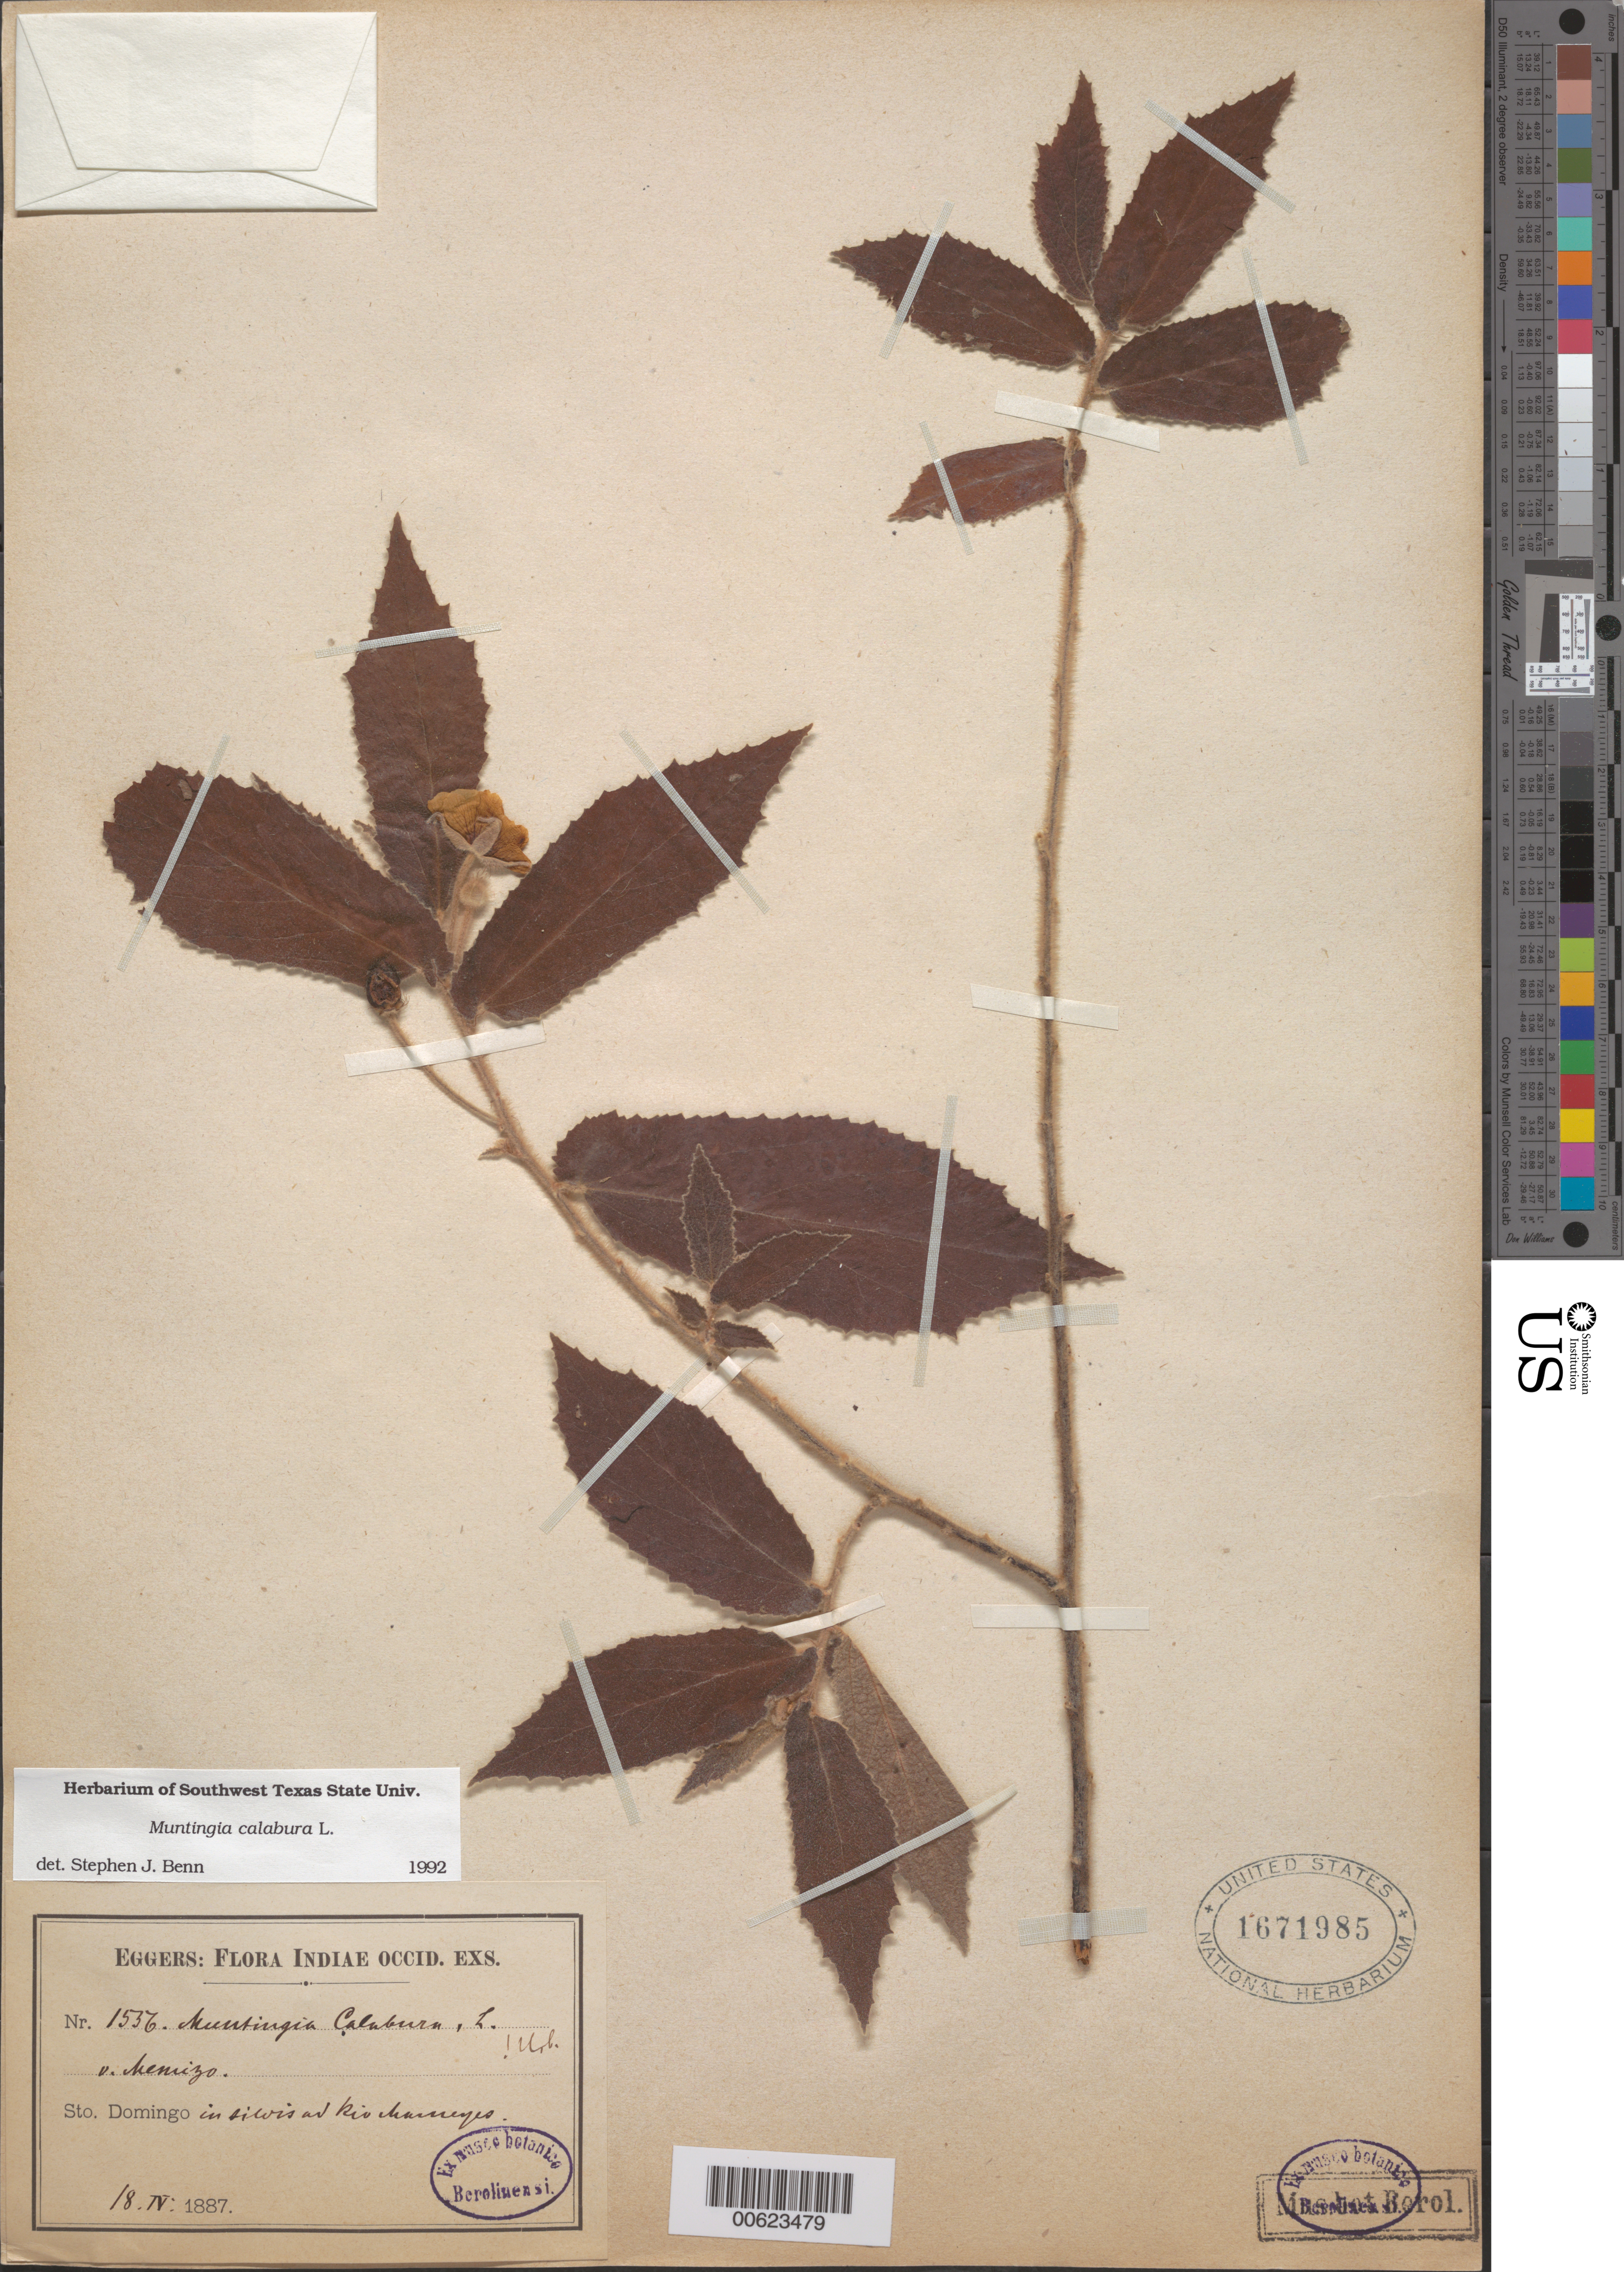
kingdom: Plantae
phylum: Tracheophyta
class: Magnoliopsida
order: Malvales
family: Muntingiaceae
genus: Muntingia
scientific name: Muntingia calabura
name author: L.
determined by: Benn, S. J.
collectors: H. F. A. von Eggers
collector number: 1556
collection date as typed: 18 Apr 1887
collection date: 1887-04-18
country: Dominican Republic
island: Hispaniola Island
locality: Sto. Domingo, in silvis ad Rio Marneyes [sic]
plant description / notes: Common name: Menizo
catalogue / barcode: US 1671985